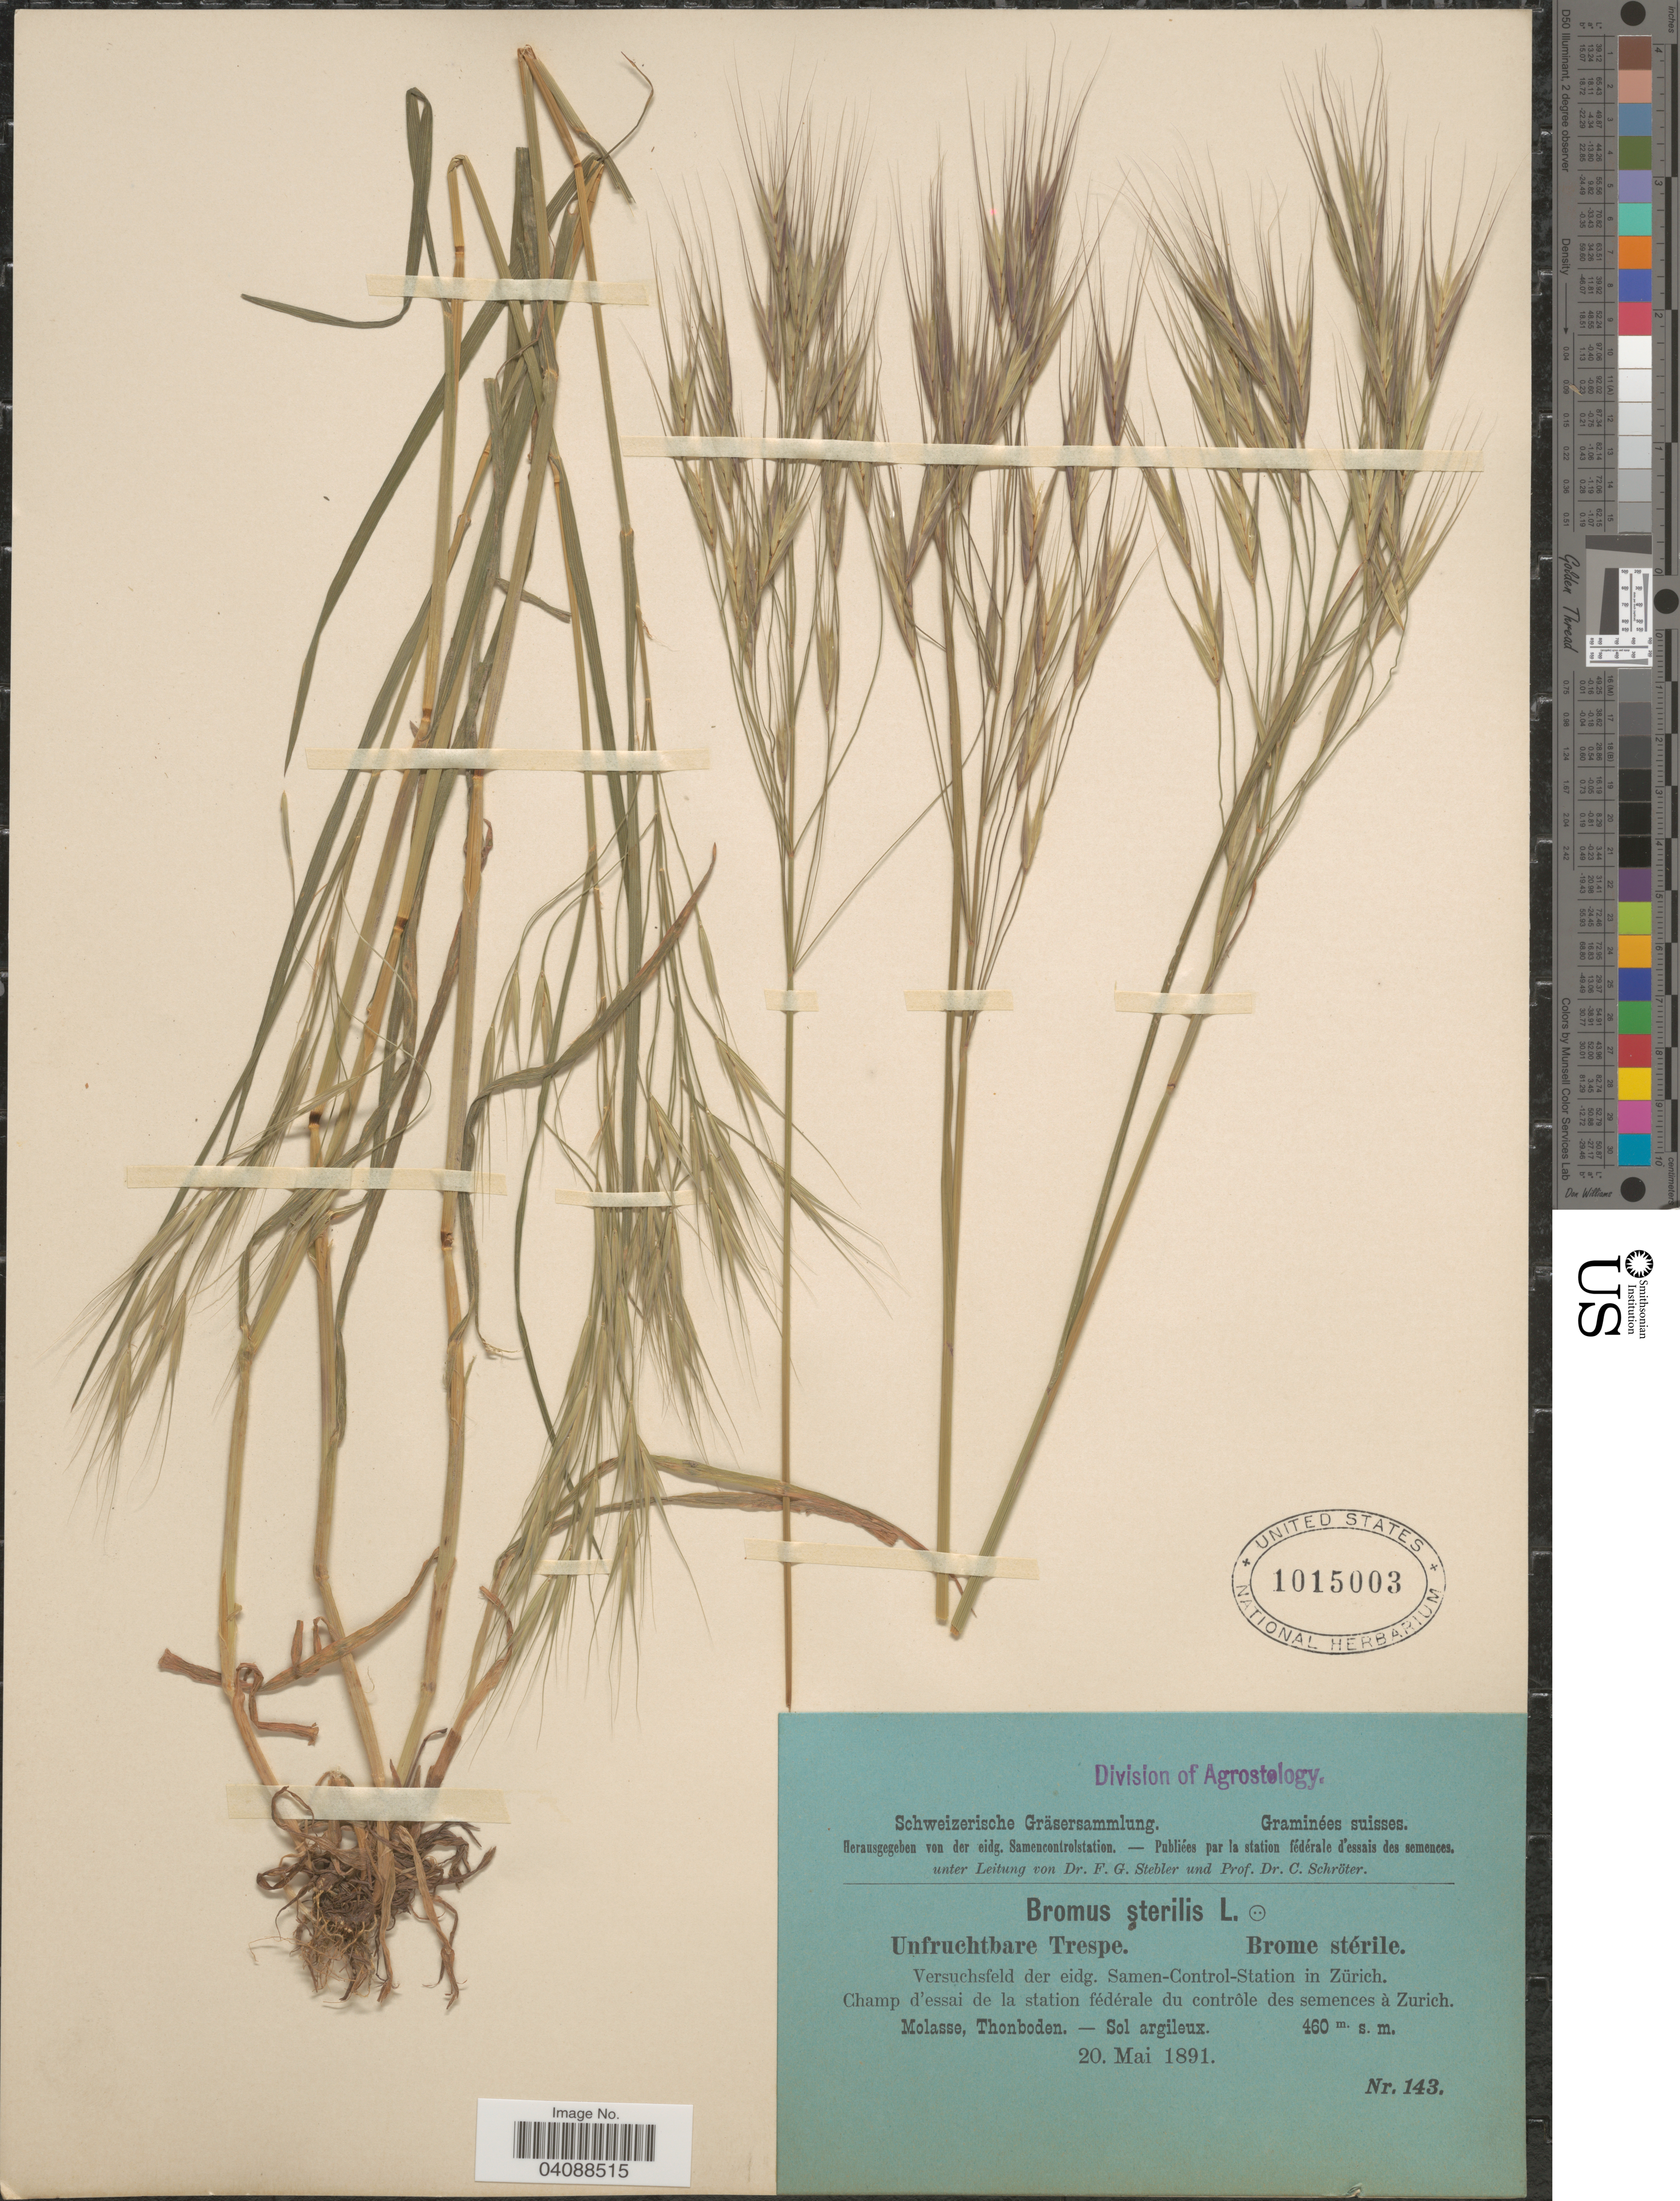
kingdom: Plantae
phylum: Tracheophyta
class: Liliopsida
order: Poales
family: Poaceae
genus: Bromus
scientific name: Bromus sterilis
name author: L.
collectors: Stebler, F.G. & Schröter, C.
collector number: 143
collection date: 1891-05-20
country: Switzerland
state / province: Zurich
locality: Suisses. Versuchsfeld der eidg. Samen-Control-Station in Zürich. Champ d'essai de la station fédérale du contrôle des semences à Zurich.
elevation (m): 460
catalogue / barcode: US 1015003